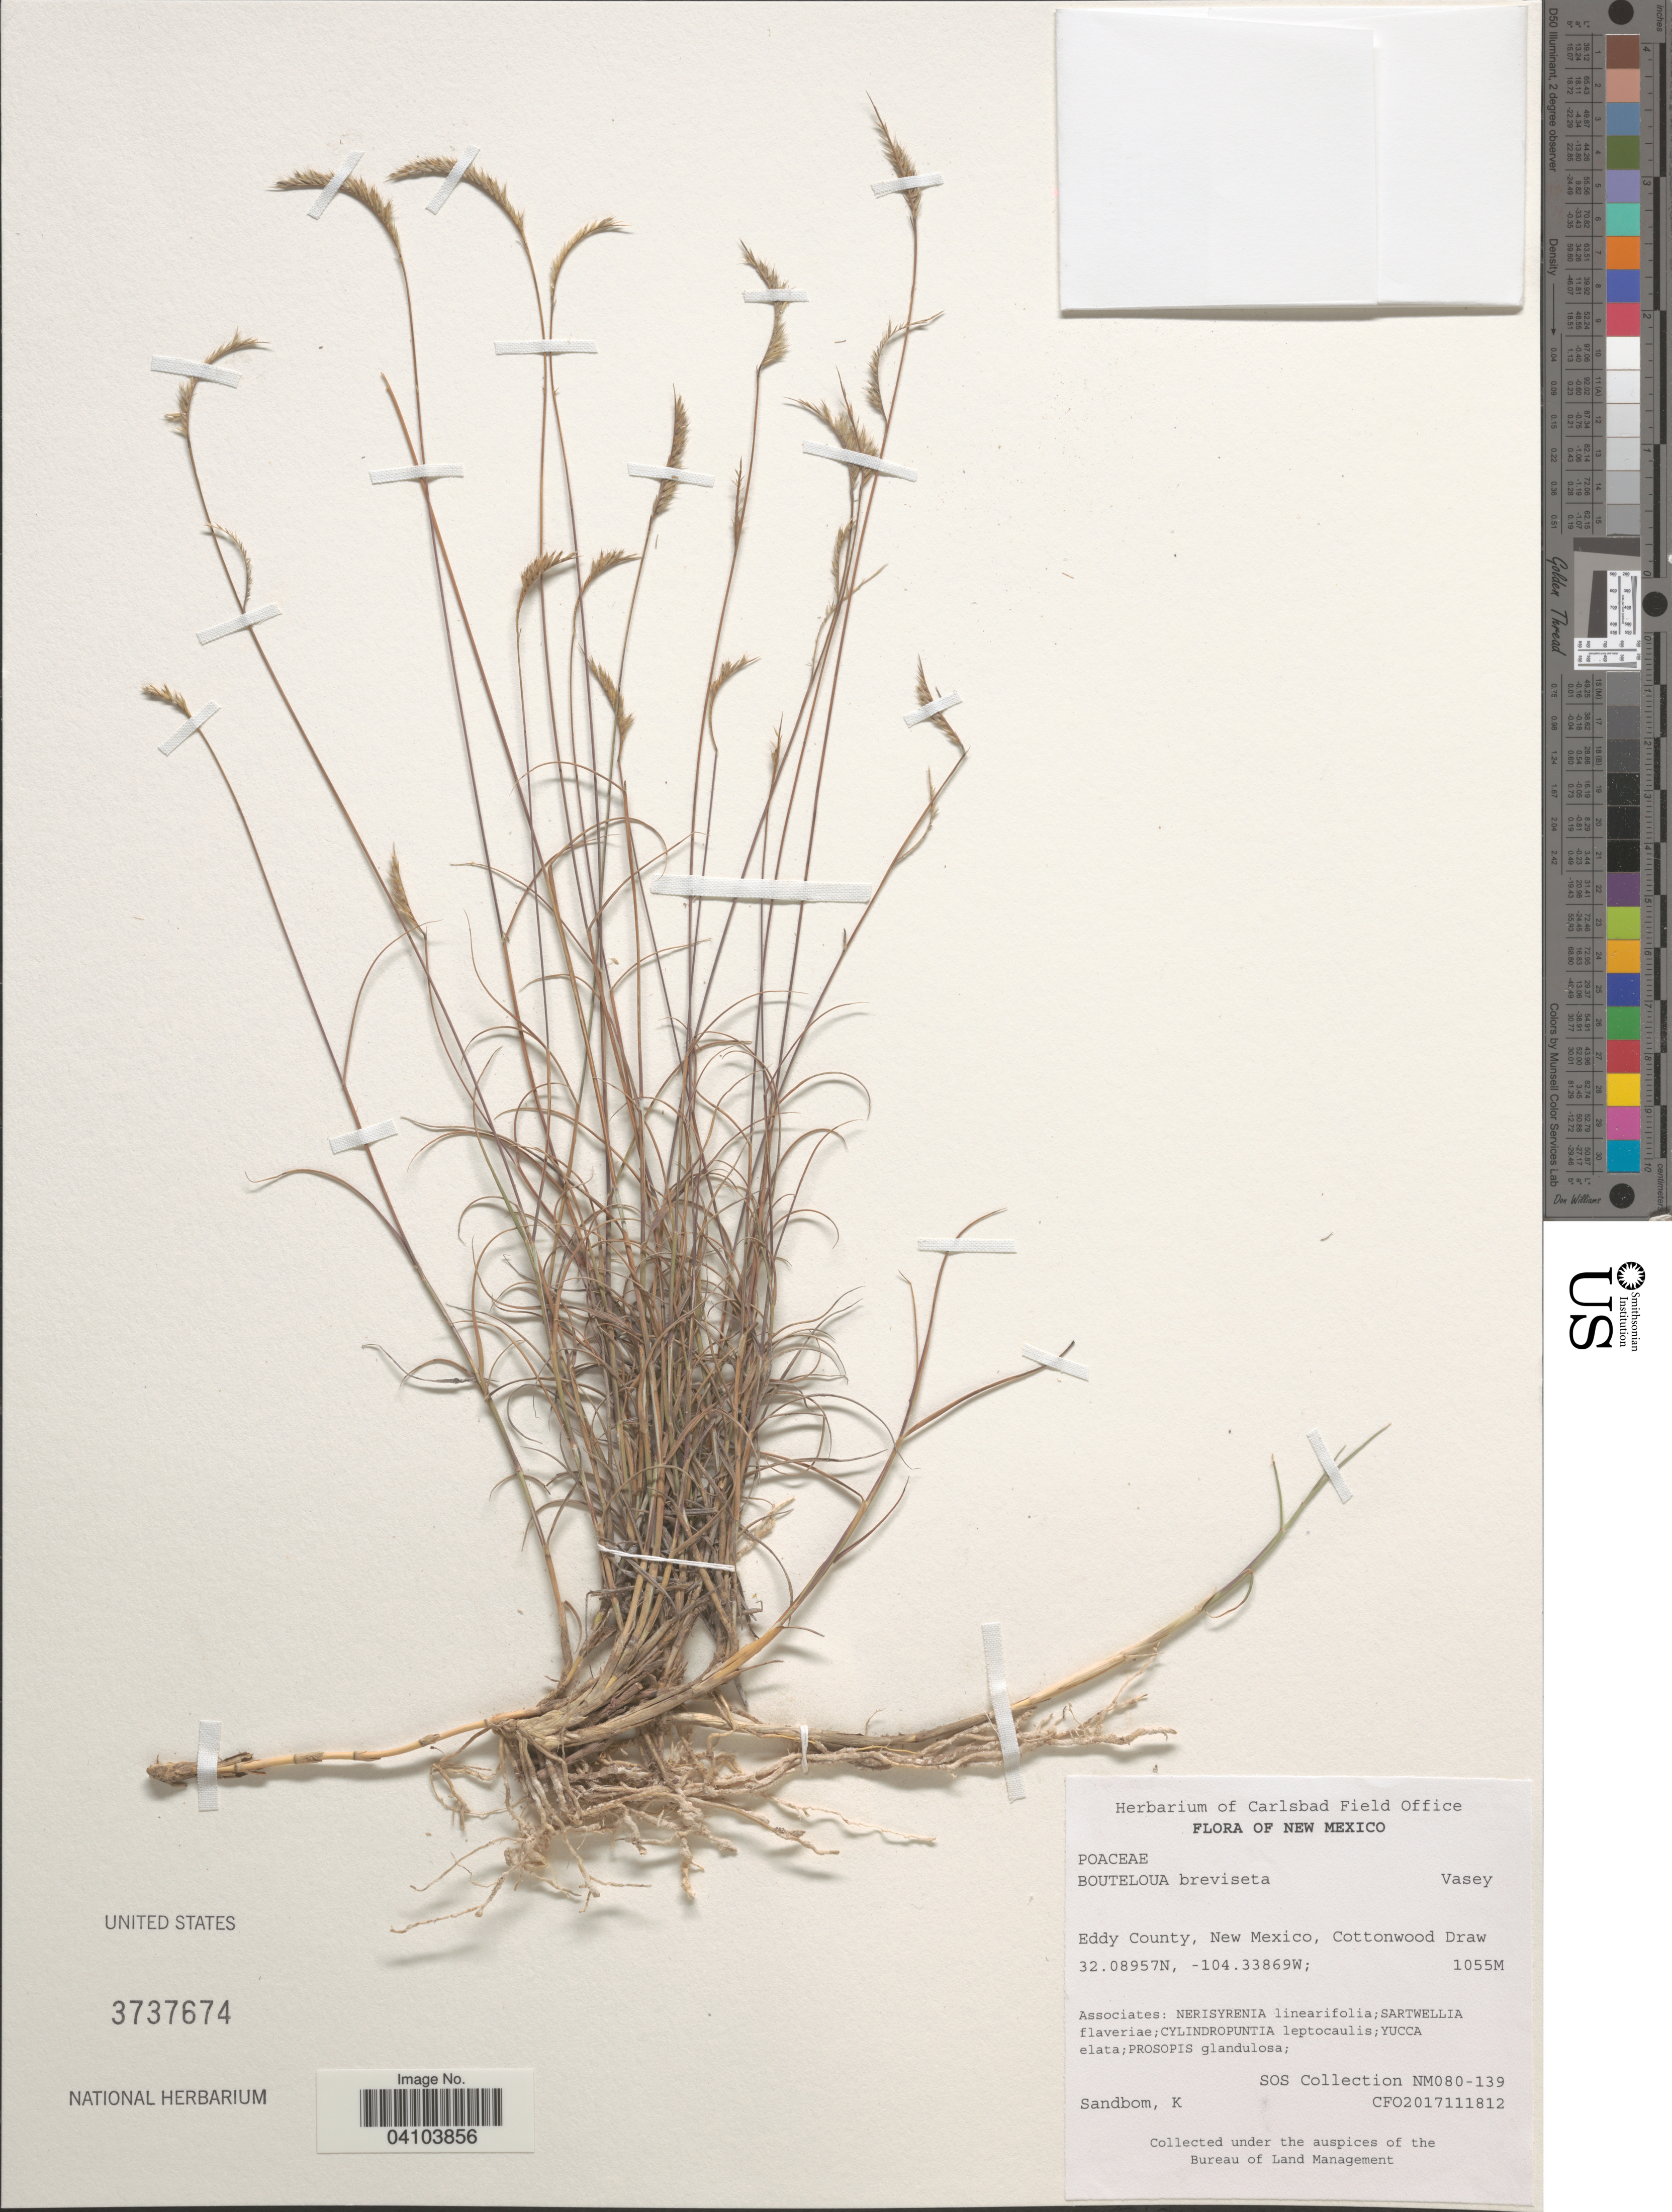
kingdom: Plantae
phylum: Tracheophyta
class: Liliopsida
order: Poales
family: Poaceae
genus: Bouteloua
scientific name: Bouteloua breviseta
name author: Vasey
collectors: K. Sandbom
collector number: CFO2017111812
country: United States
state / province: New Mexico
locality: Eddy County, Cottonwood Draw.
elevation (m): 1055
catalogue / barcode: US 3737674